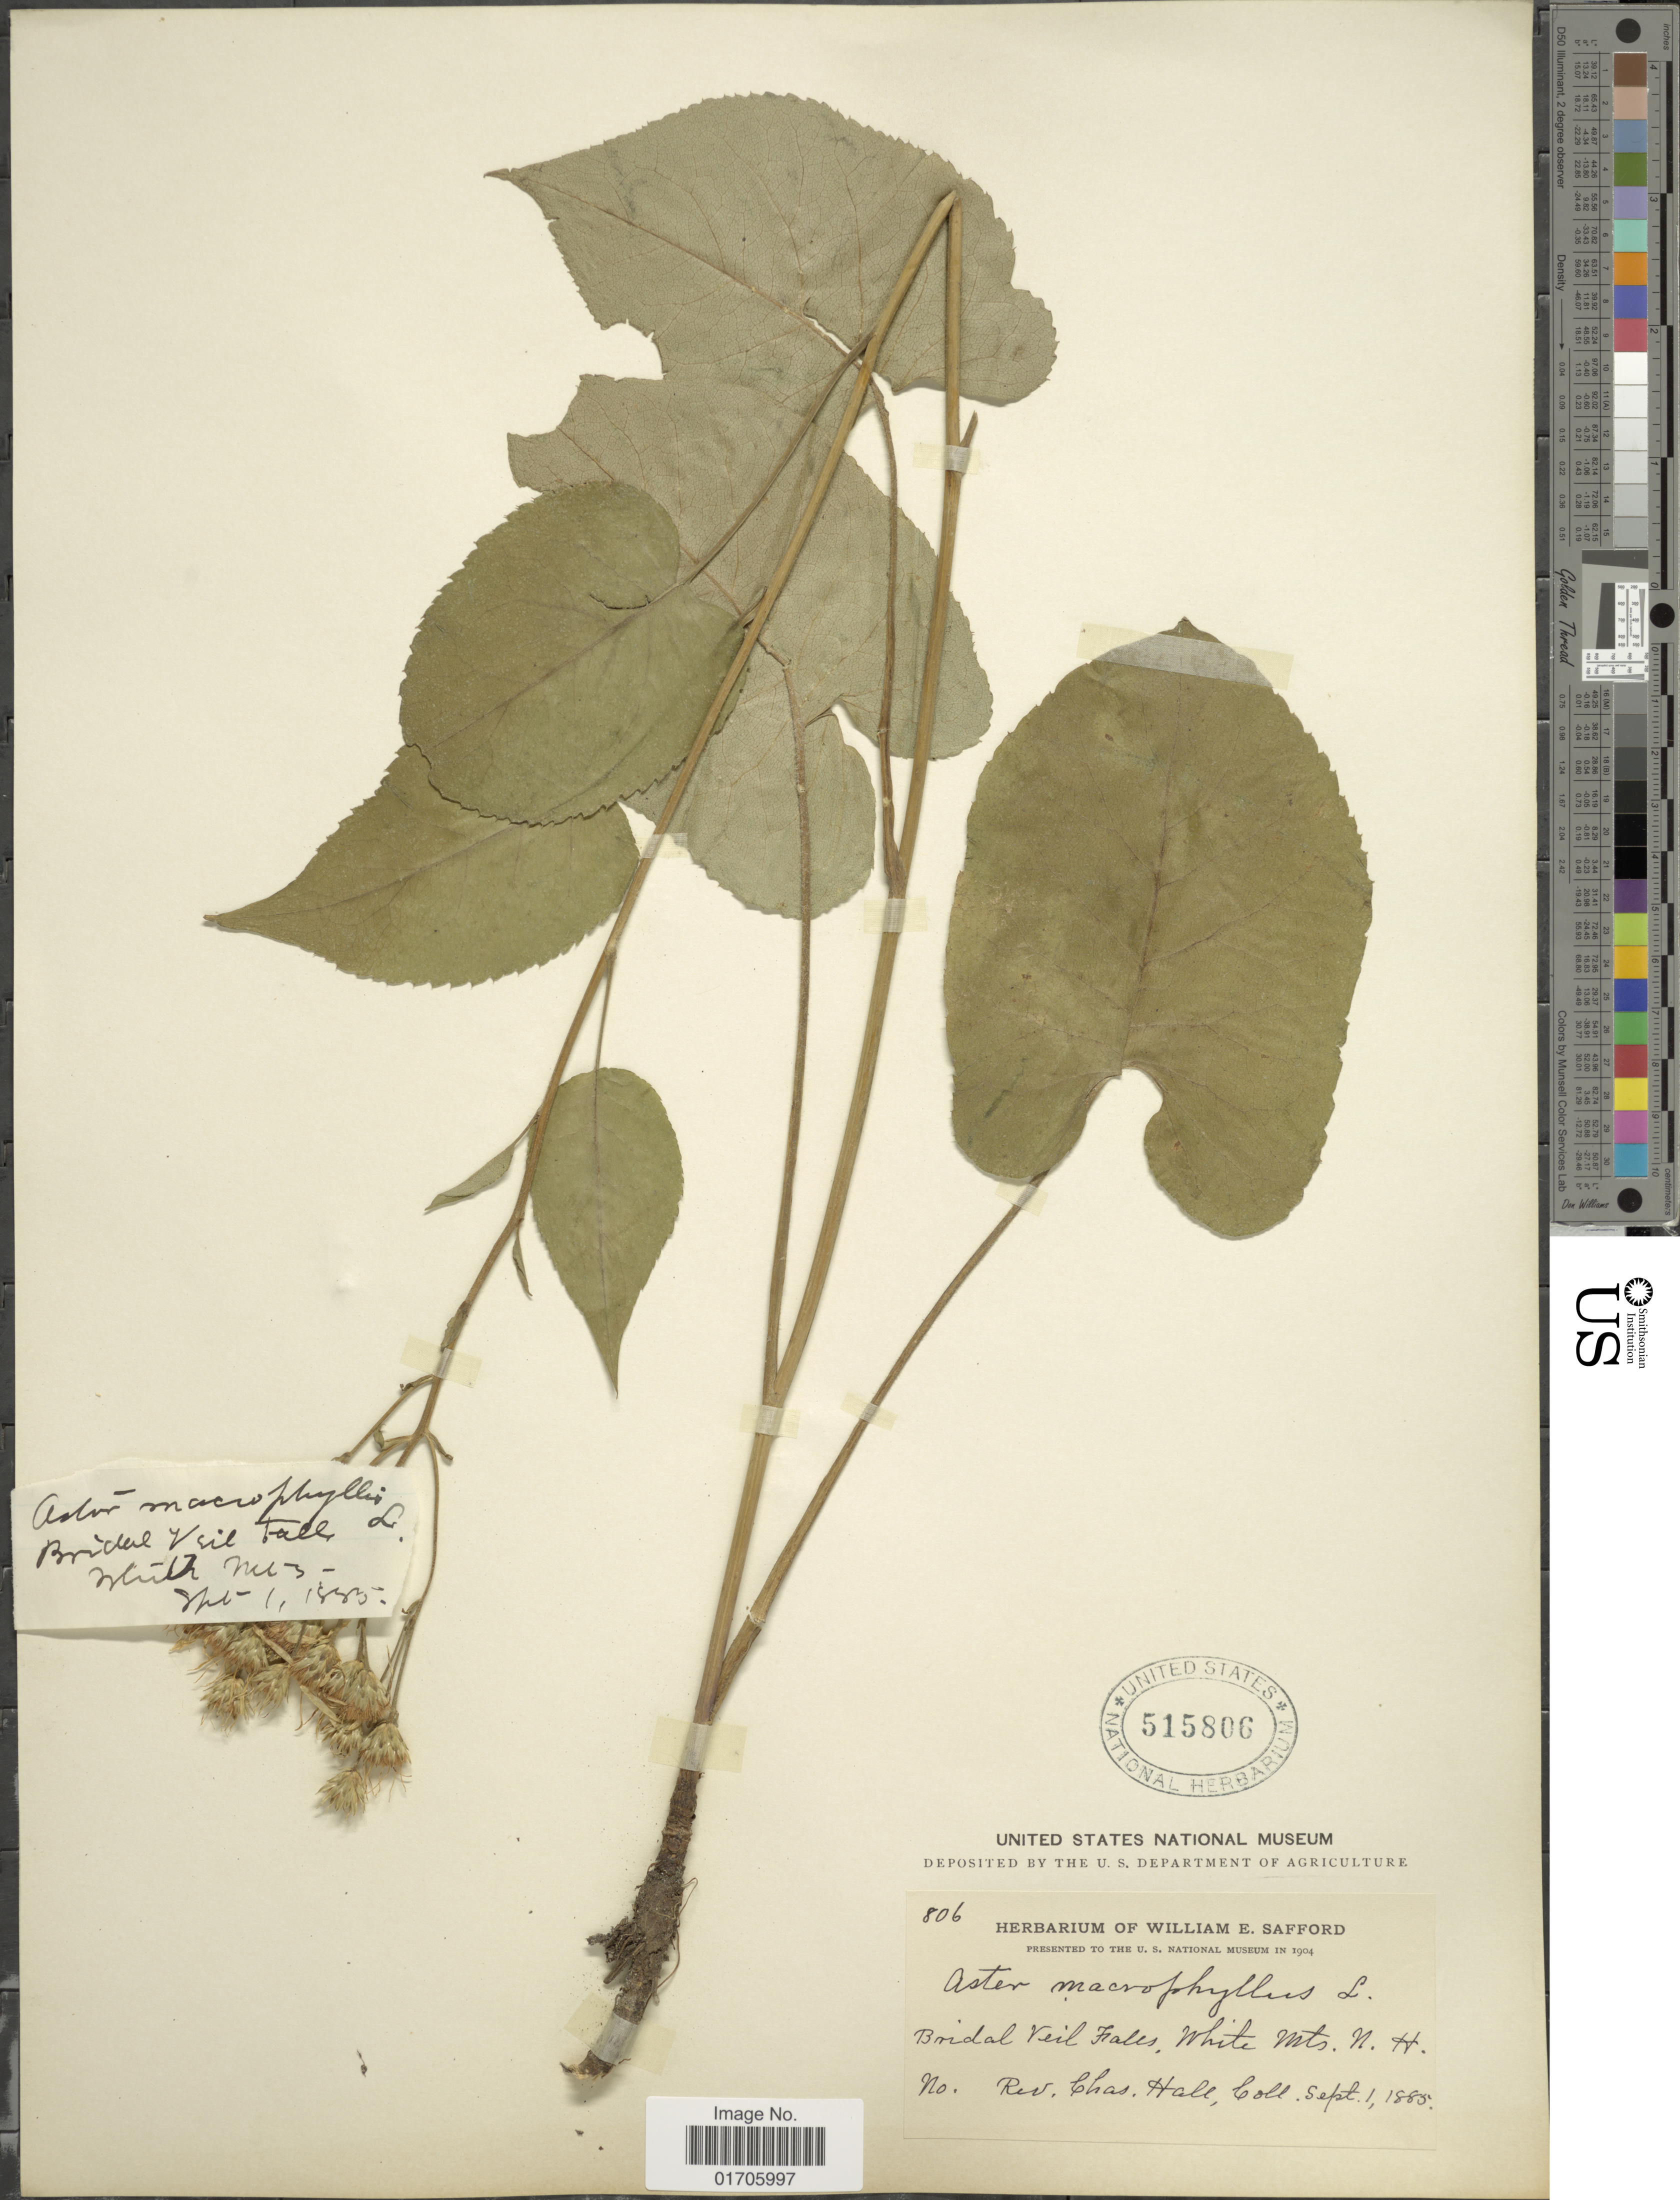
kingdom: Plantae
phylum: Tracheophyta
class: Magnoliopsida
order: Asterales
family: Asteraceae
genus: Eurybia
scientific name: Eurybia sp.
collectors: C. Hall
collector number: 806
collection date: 1885-09-01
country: United States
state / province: New Hampshire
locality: Bridal Veil Falls, White Mts. N.H.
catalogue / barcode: US 515806